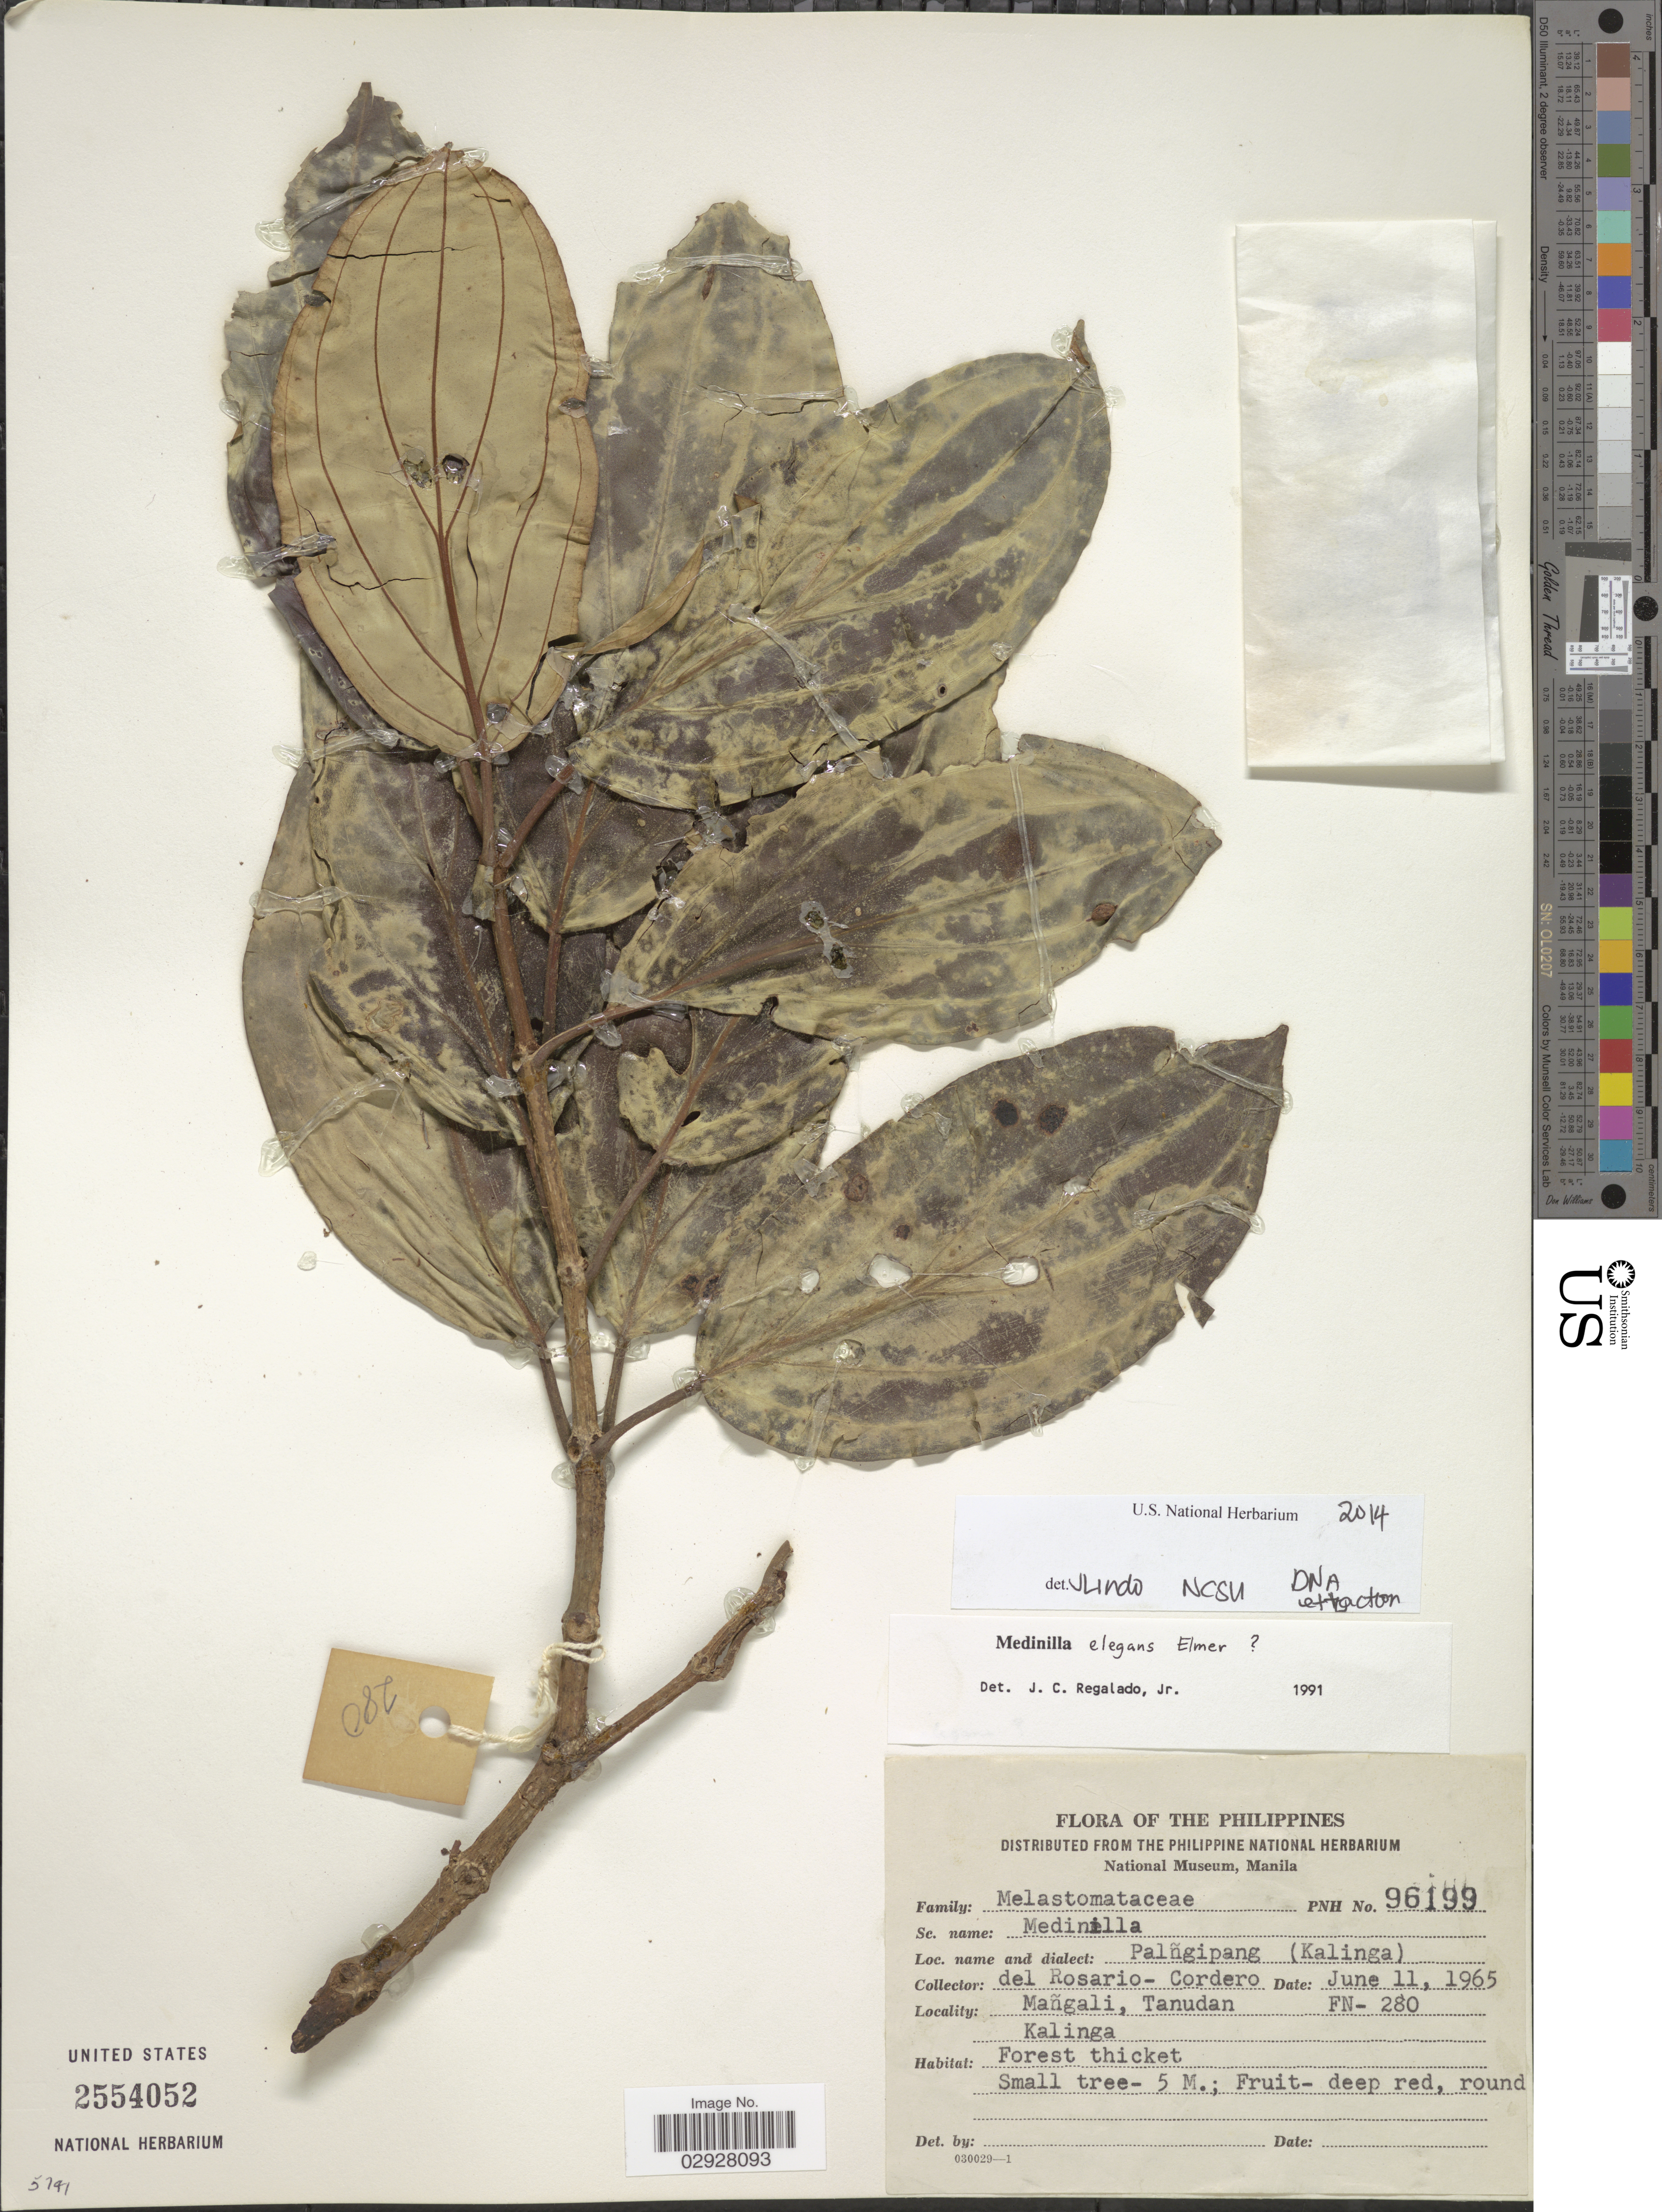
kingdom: Plantae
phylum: Tracheophyta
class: Magnoliopsida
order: Myrtales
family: Melastomataceae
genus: Medinilla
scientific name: Medinilla elegans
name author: Elmer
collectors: Del Rosario & -. Cordero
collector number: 96199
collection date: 1965-06-11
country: Philippines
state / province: Cordillera (Administrative Region)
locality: Mañgali, Tanudan, Kalinga, FN-280.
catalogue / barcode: US 2554052